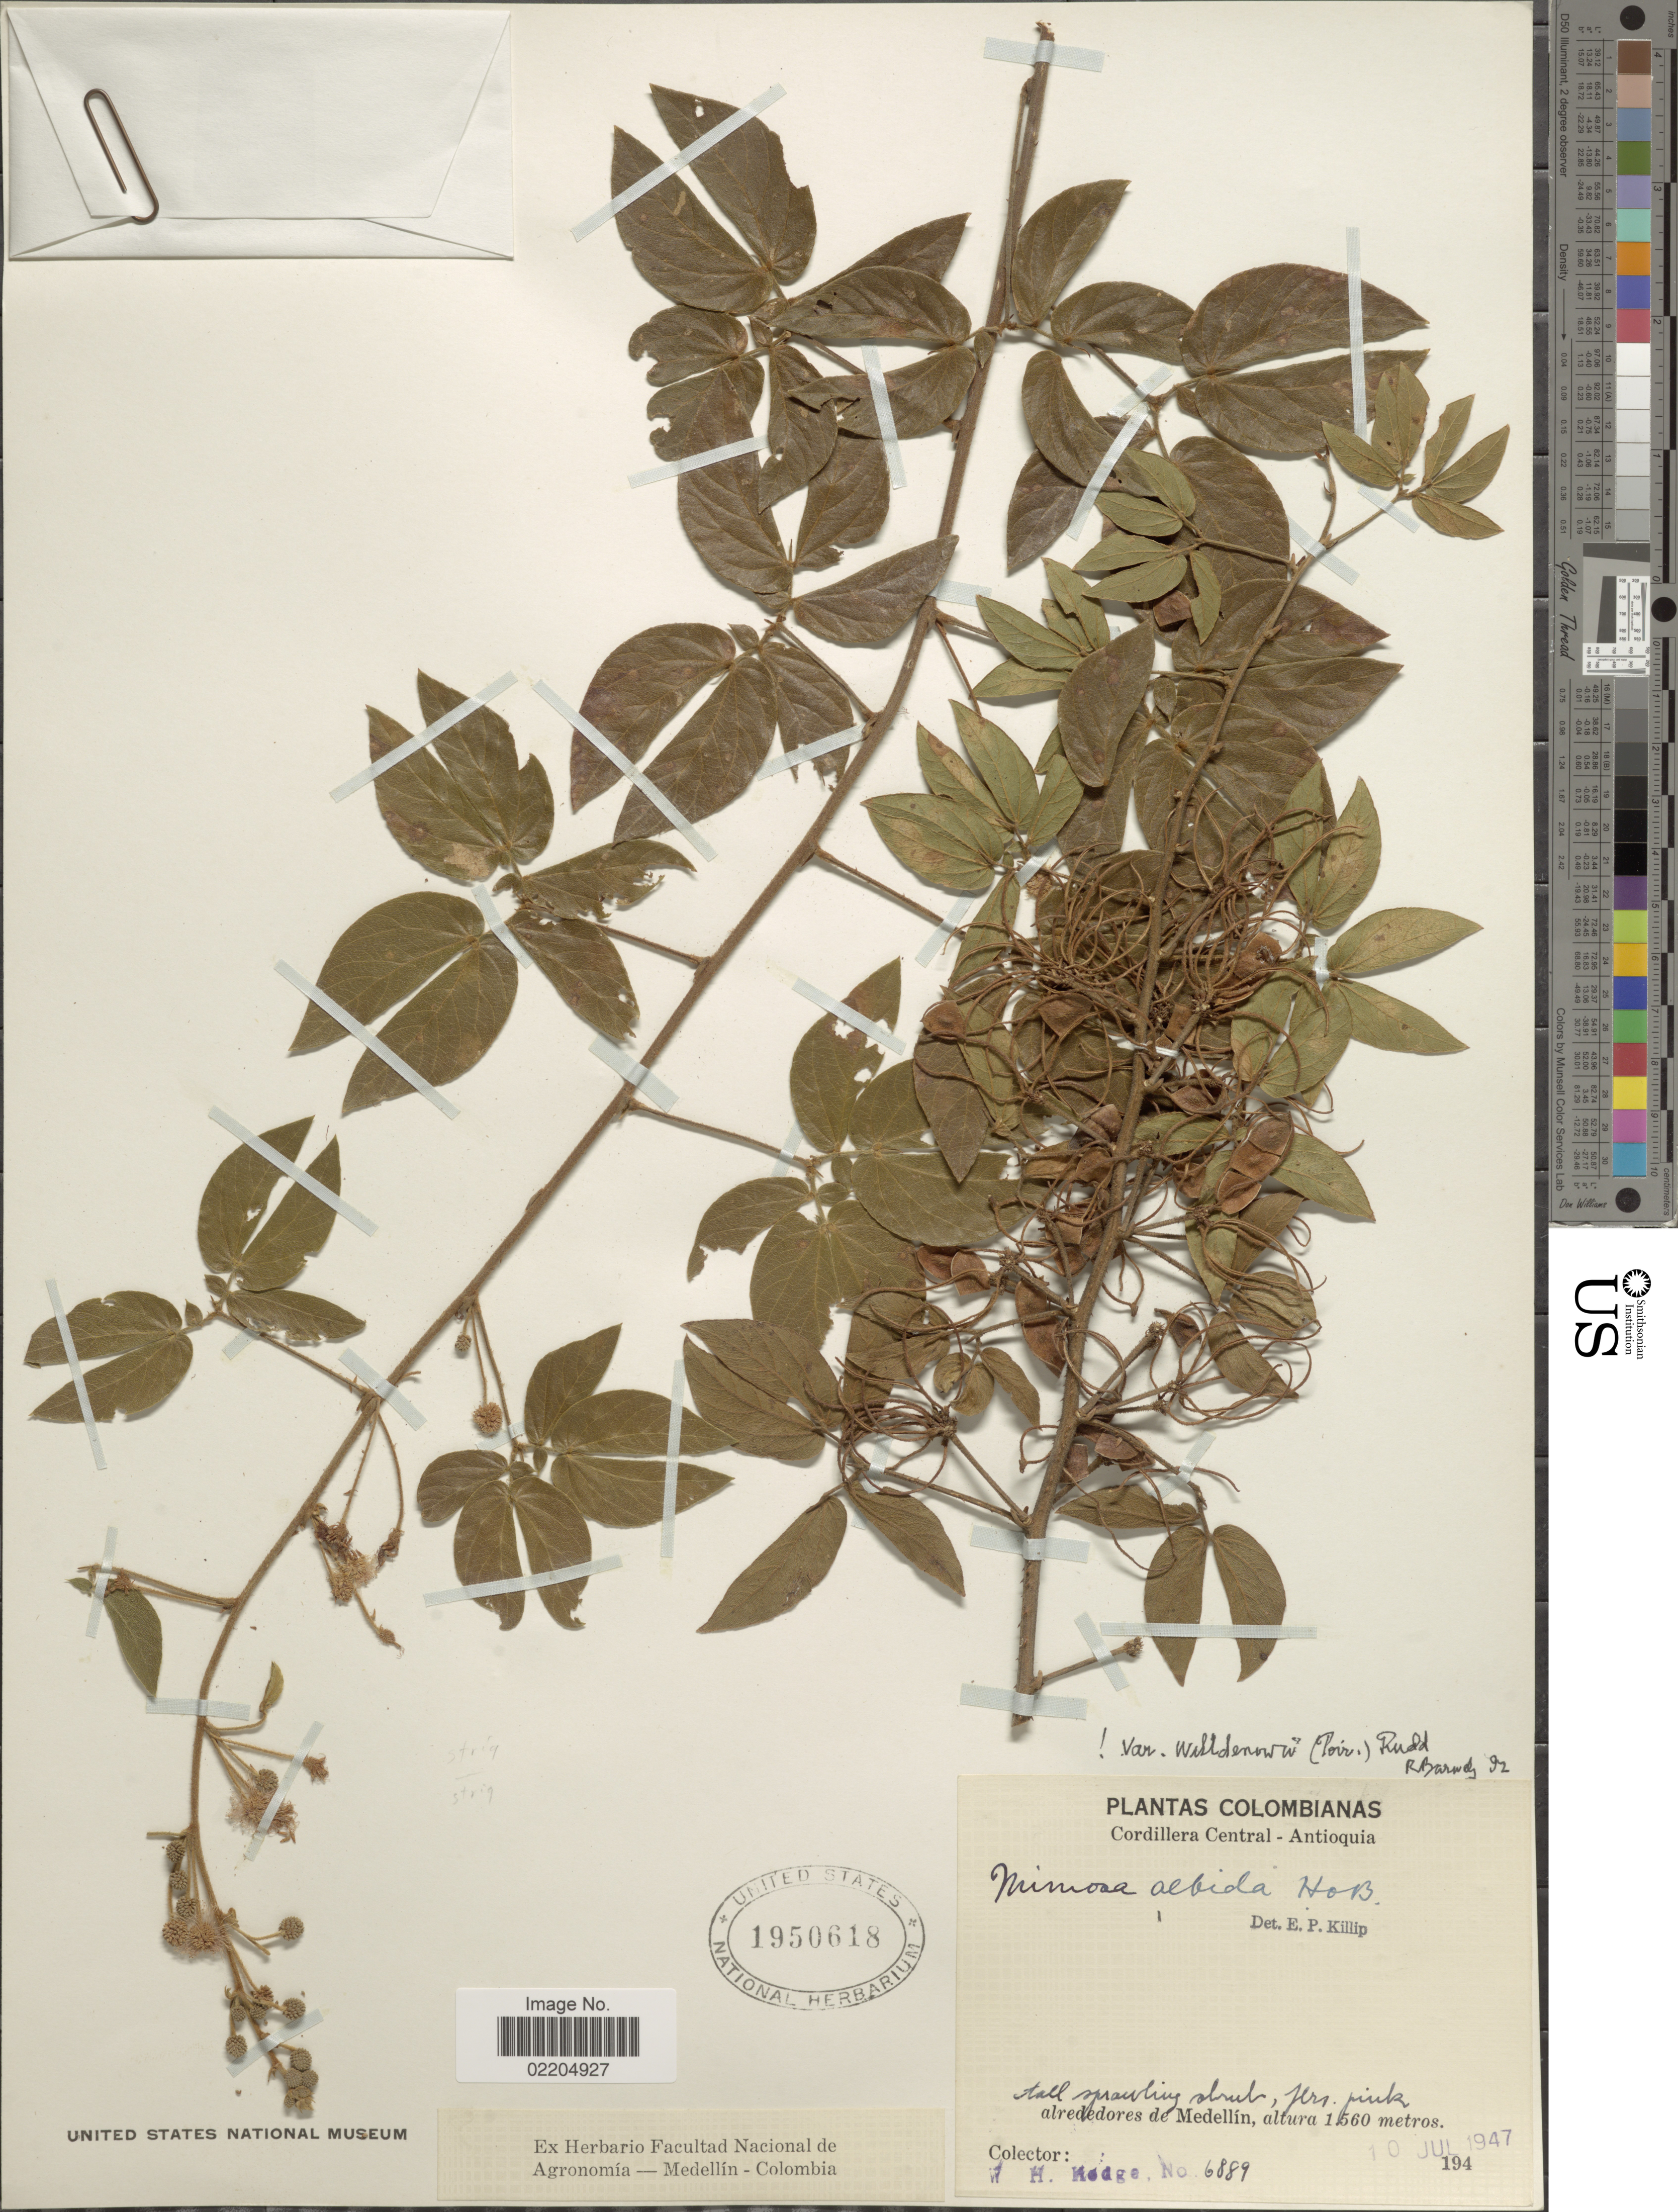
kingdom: Plantae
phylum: Tracheophyta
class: Magnoliopsida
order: Fabales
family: Fabaceae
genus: Mimosa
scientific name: Mimosa albida var. willdenowii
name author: (Poir.) Rudd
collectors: W. Hodge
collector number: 6889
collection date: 1947-07-10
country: Colombia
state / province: Antioquia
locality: Cordillera Central, alrededores de Medellin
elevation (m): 1560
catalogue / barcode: US 1950618